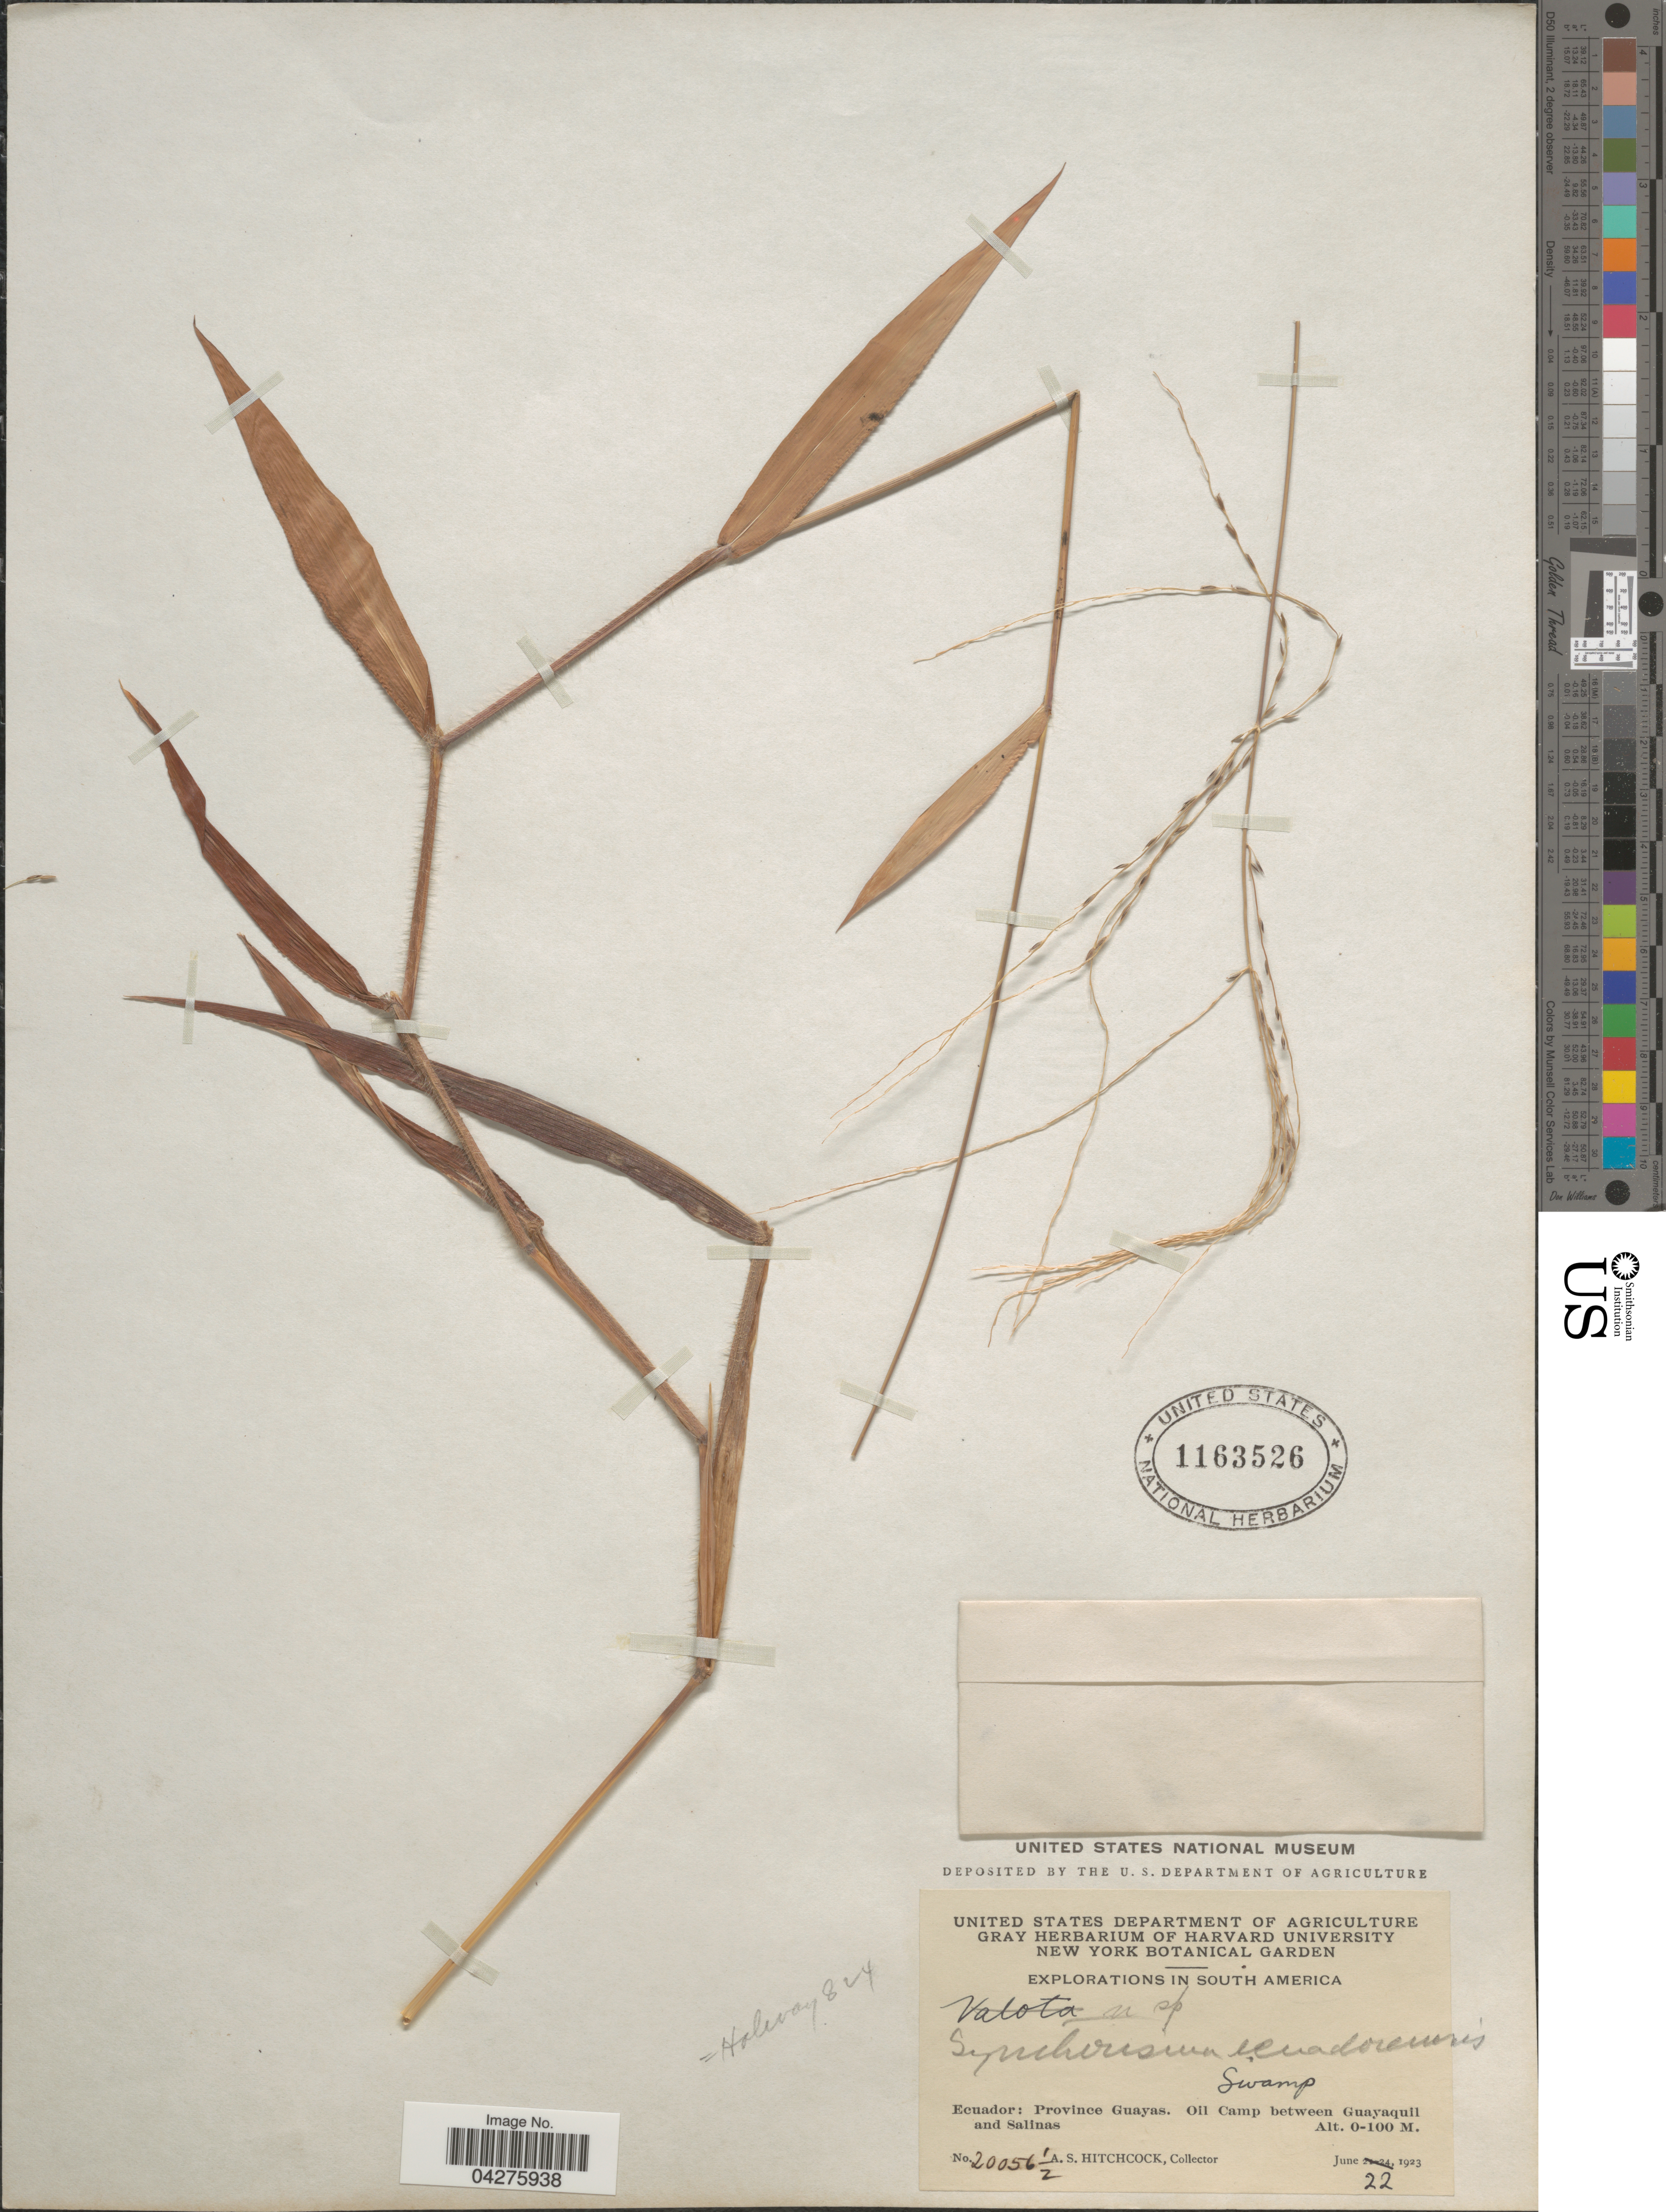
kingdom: Plantae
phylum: Tracheophyta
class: Liliopsida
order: Poales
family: Poaceae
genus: Digitaria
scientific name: Digitaria aequatoriensis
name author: (Hitchc.) Henr.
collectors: A. S. Hitchcock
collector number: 20056½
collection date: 1923-06-22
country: Ecuador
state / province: Guayas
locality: Explorations in South America. Oil Camp between Guayaquil and Salinas.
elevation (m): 0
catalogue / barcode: US 1163526